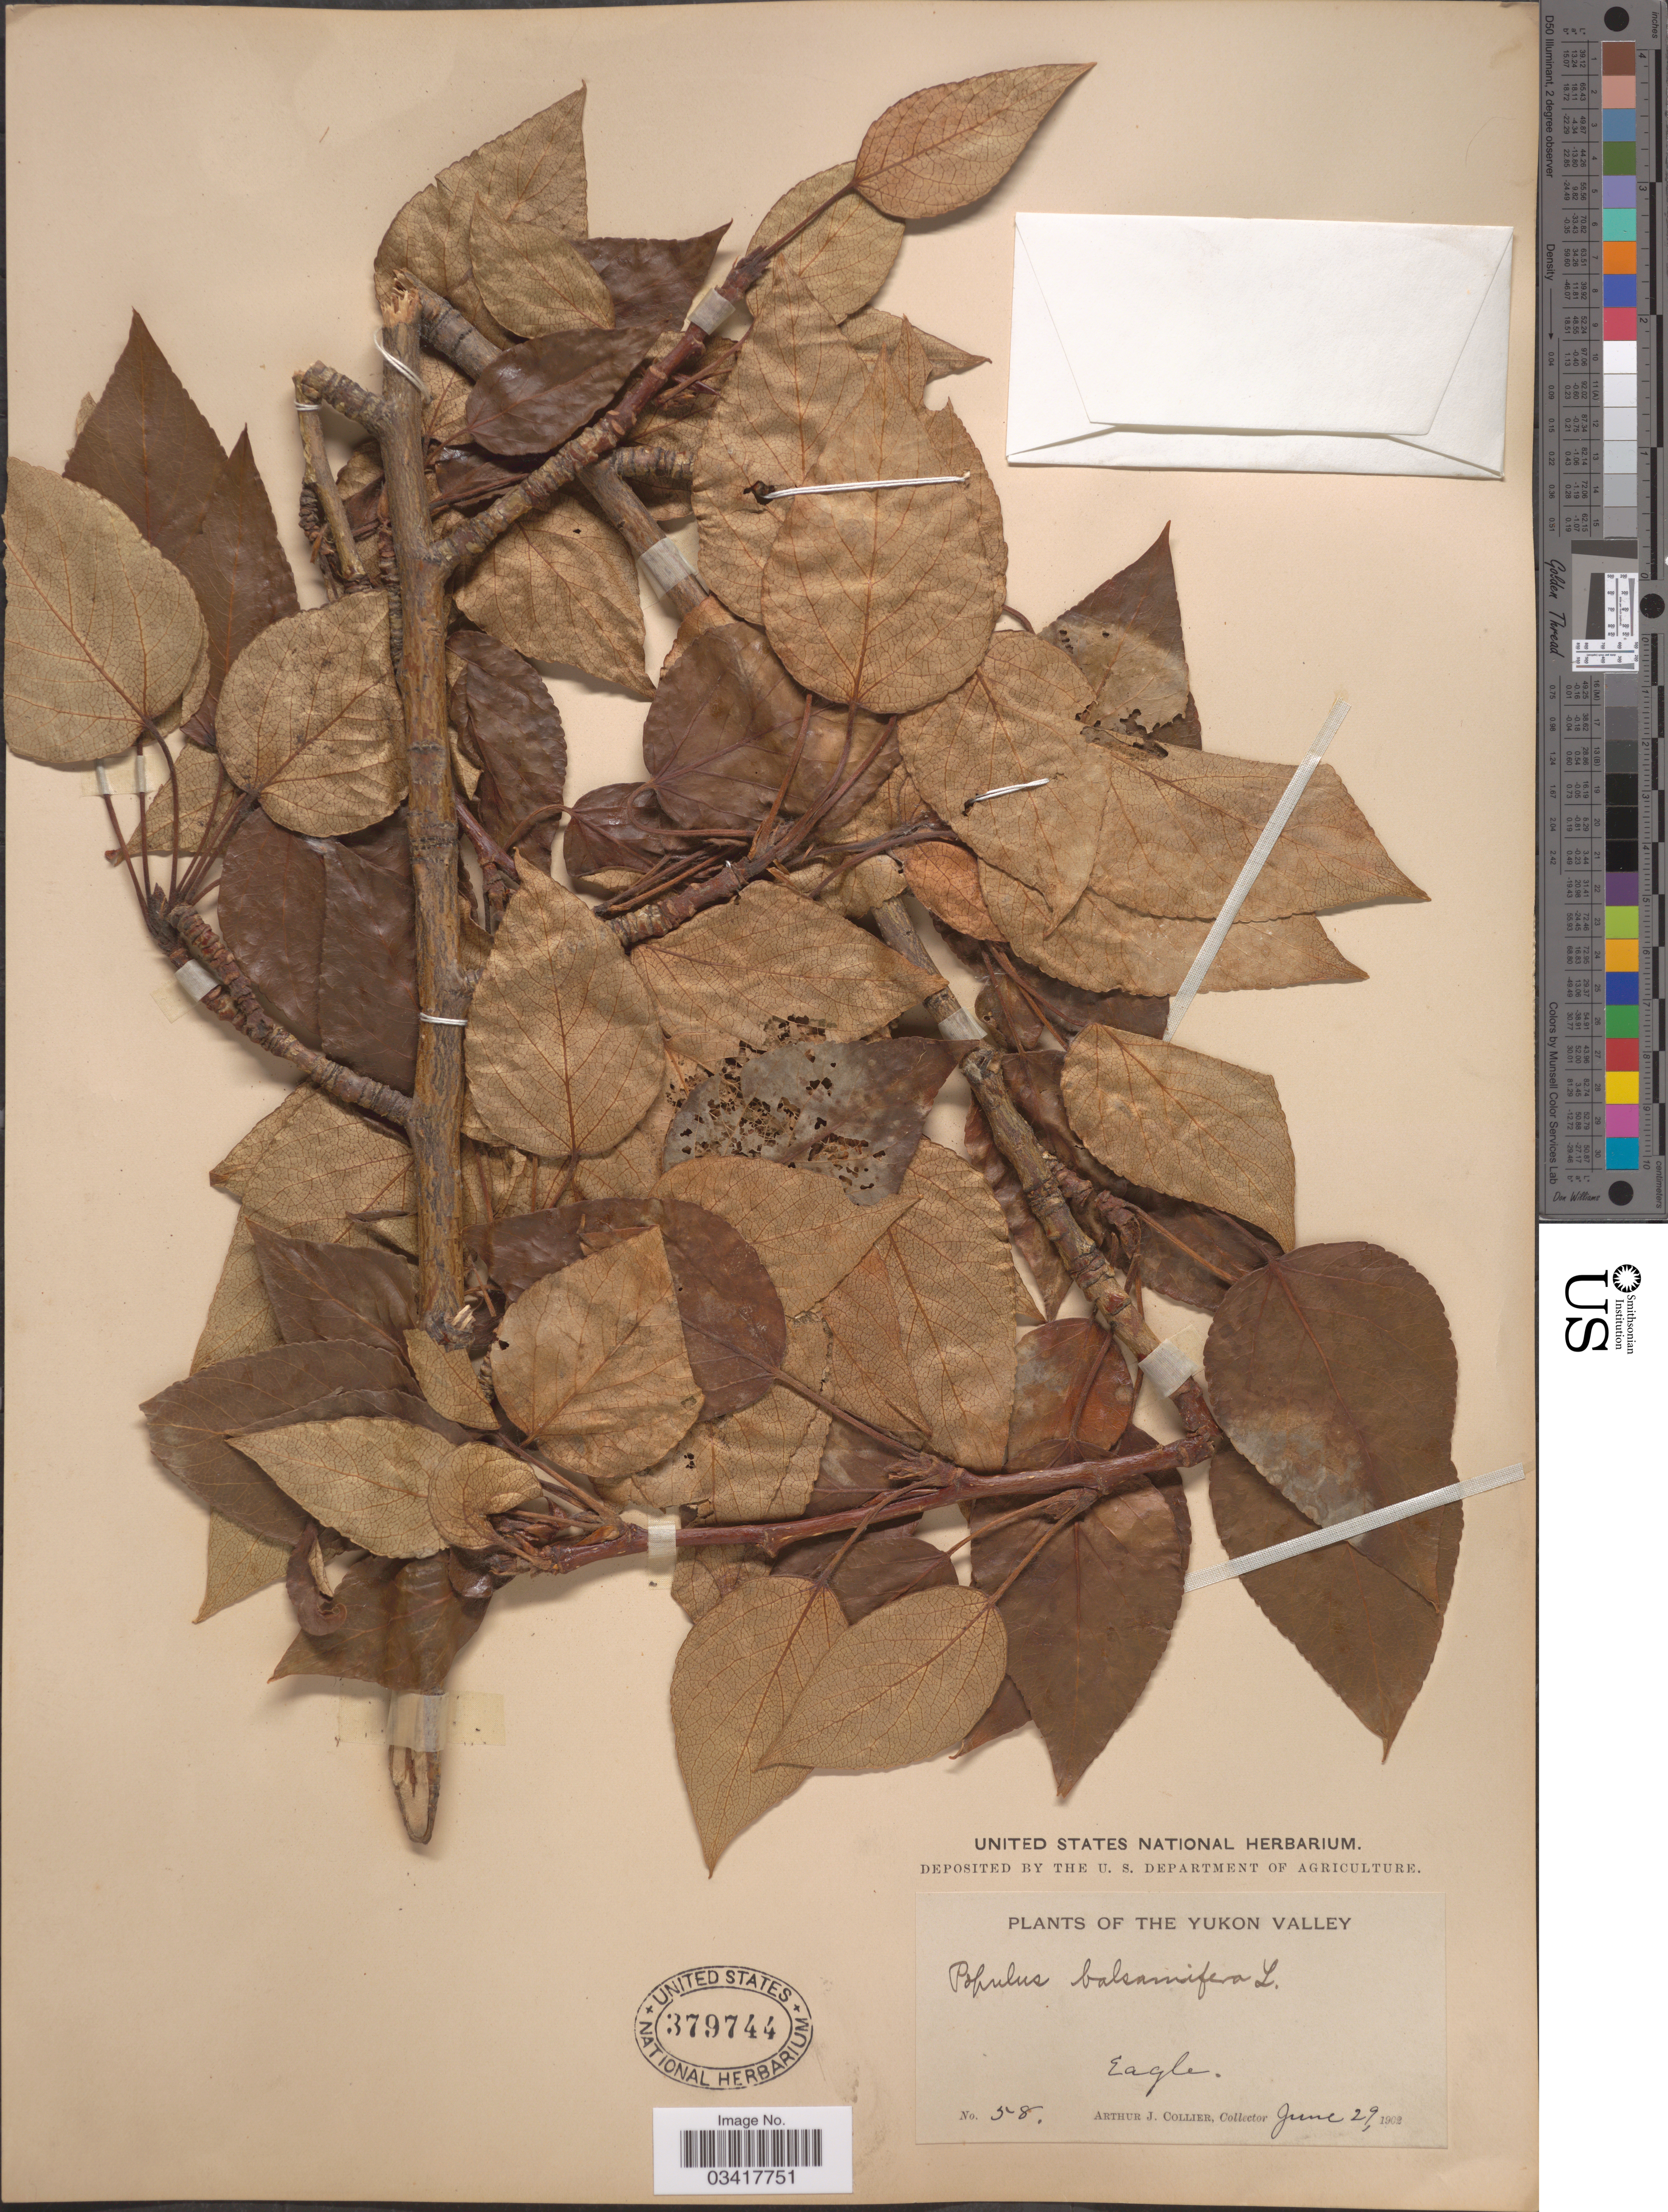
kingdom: Plantae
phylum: Tracheophyta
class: Magnoliopsida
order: Malpighiales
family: Salicaceae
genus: Populus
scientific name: Populus balsamifera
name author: L.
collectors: A. Collier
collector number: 58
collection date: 1902-06-29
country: Canada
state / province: Yukon Territory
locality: The Yukon Valley. Eagle.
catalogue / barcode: US 379744